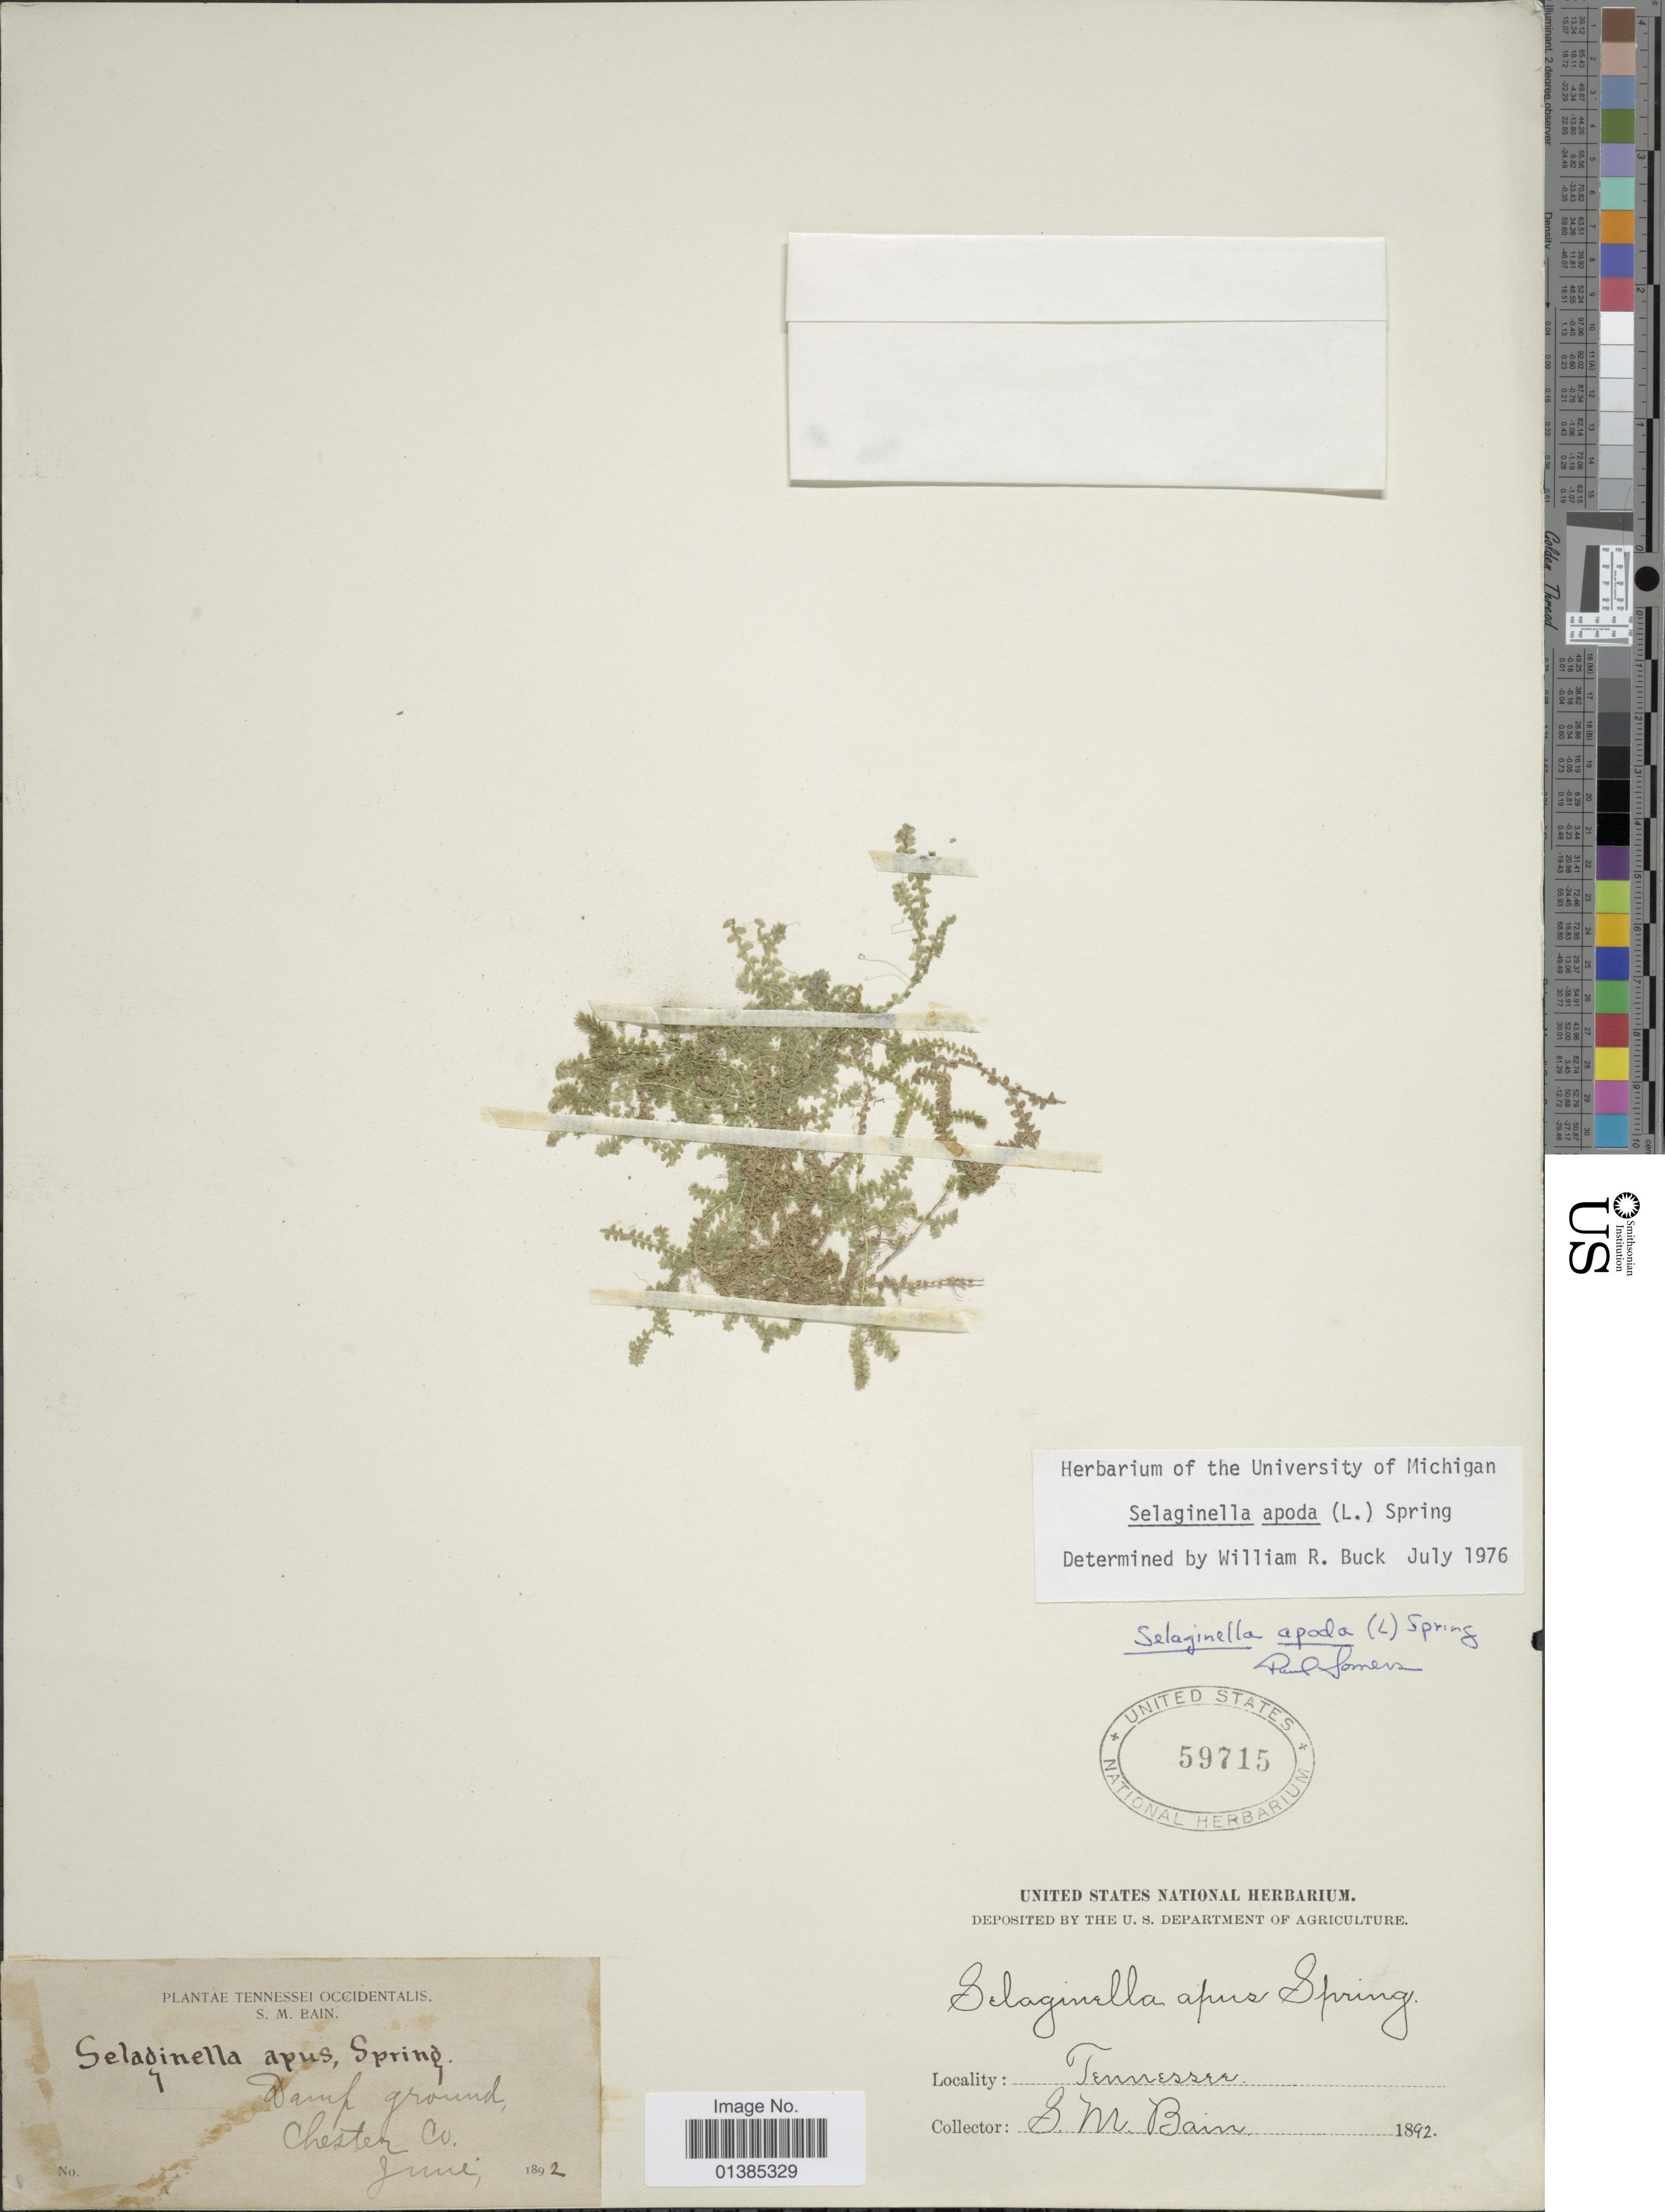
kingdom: Plantae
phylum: Tracheophyta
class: Lycopodiopsida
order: Selaginellales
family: Selaginellaceae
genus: Selaginella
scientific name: Selaginella apus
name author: Spring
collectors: S. M. Bain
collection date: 1892-06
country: United States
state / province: Tennessee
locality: Chester Co.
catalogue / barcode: US 59715